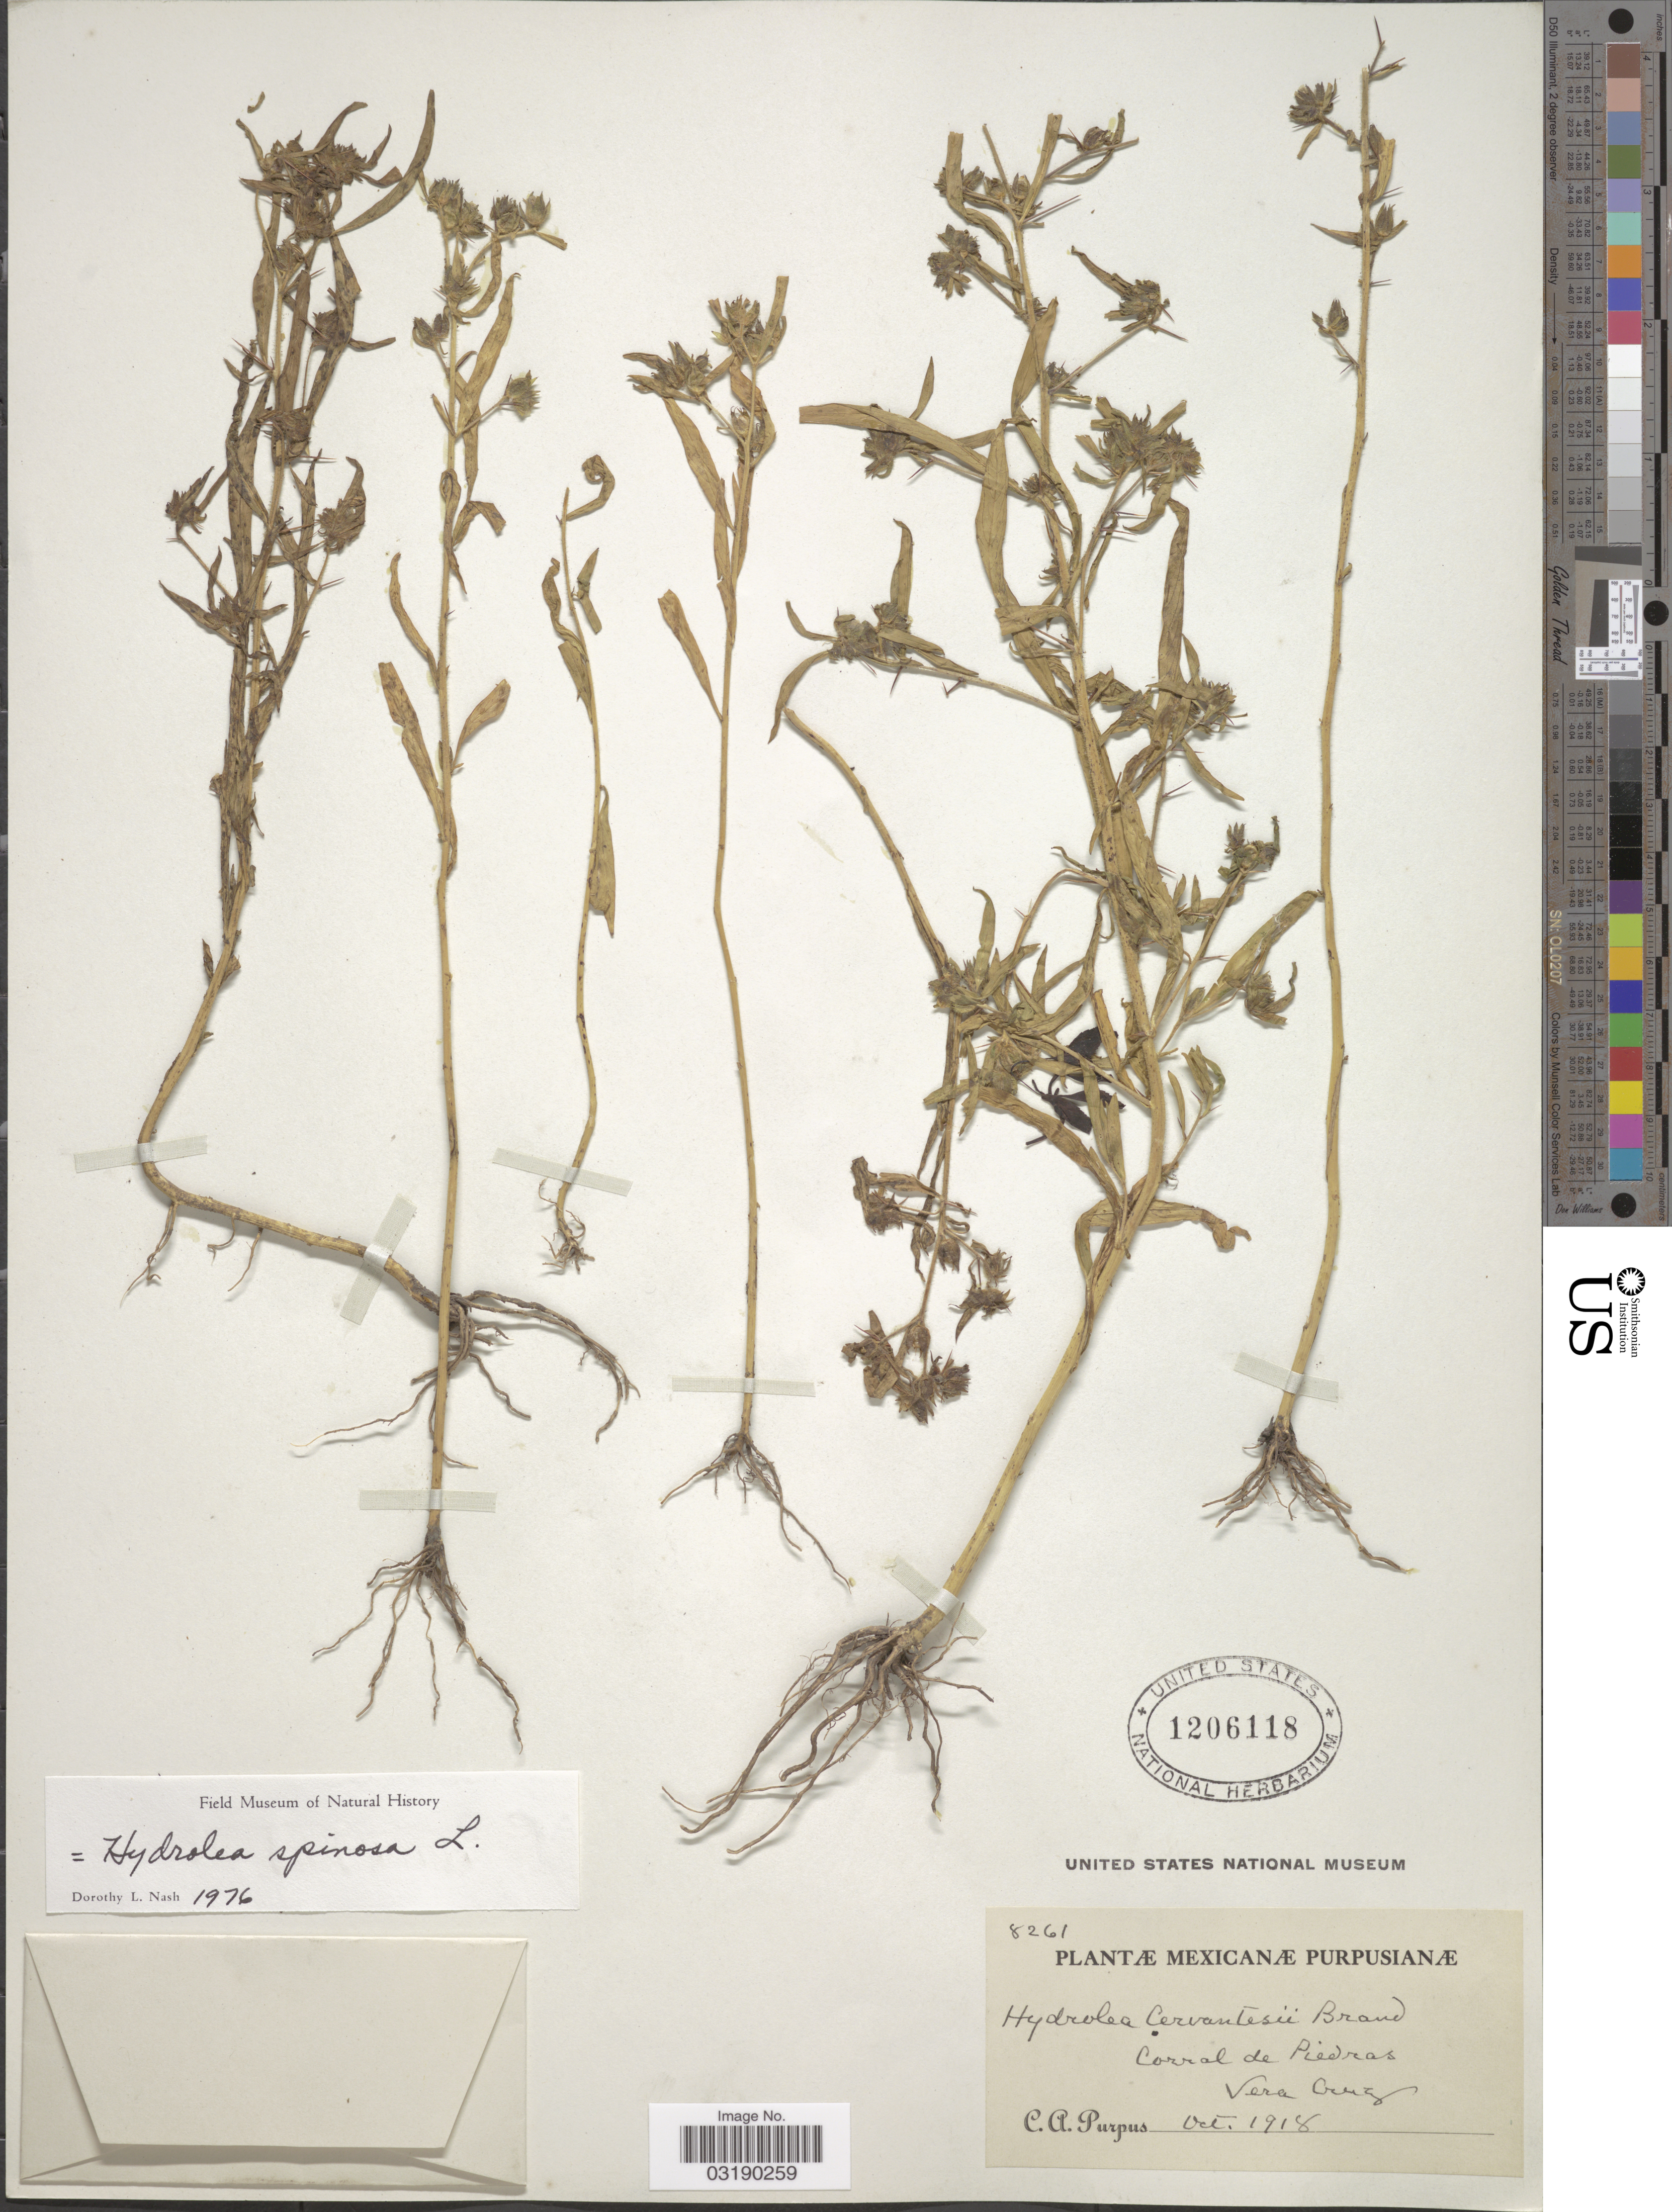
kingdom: Plantae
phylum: Tracheophyta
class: Magnoliopsida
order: Solanales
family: Hydroleaceae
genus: Hydrolea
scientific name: Hydrolea spinosa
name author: L.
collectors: C. A. Purpus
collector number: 8261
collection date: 1918-10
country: Mexico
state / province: Veracruz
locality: Corral de Piedras. Vera Cruz.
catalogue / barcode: US 1206118